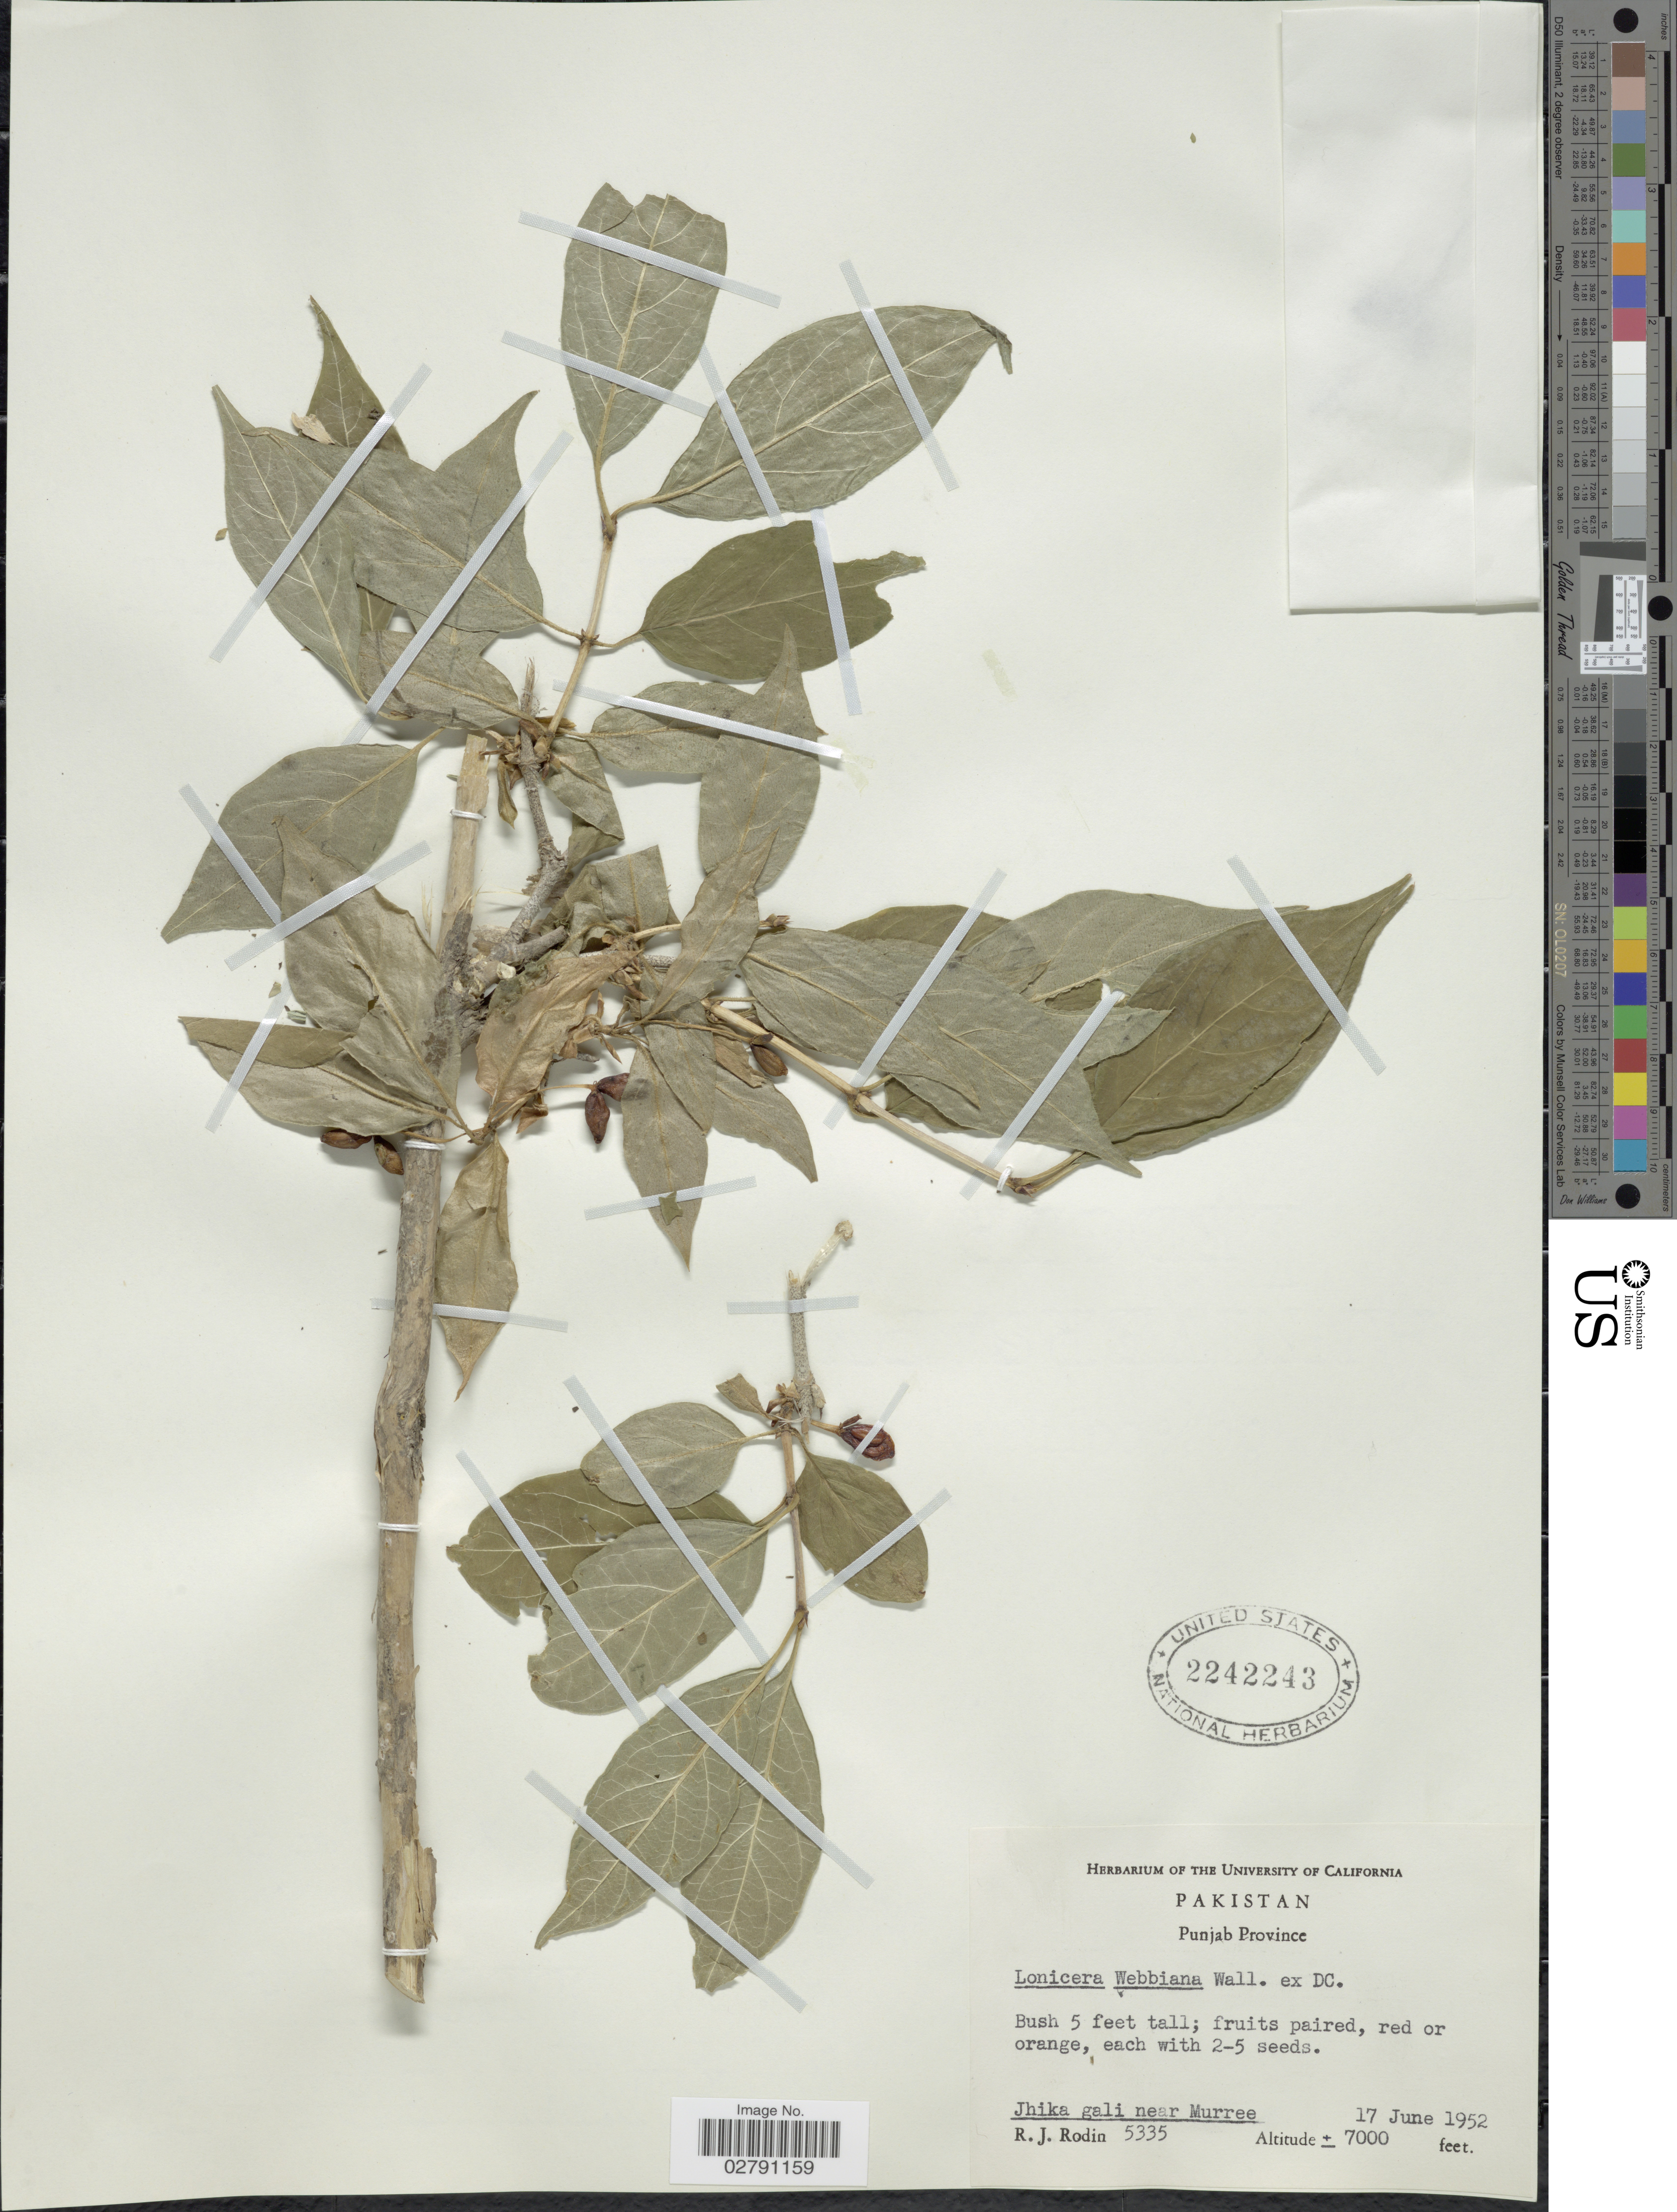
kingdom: Plantae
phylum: Tracheophyta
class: Magnoliopsida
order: Dipsacales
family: Caprifoliaceae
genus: Lonicera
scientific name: Lonicera webbiana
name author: Wall. ex DC.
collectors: R. J. Rodin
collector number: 5335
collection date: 1952-06-17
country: Pakistan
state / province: Punjab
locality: Jhika gali near Murree.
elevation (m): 2134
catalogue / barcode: US 2242243